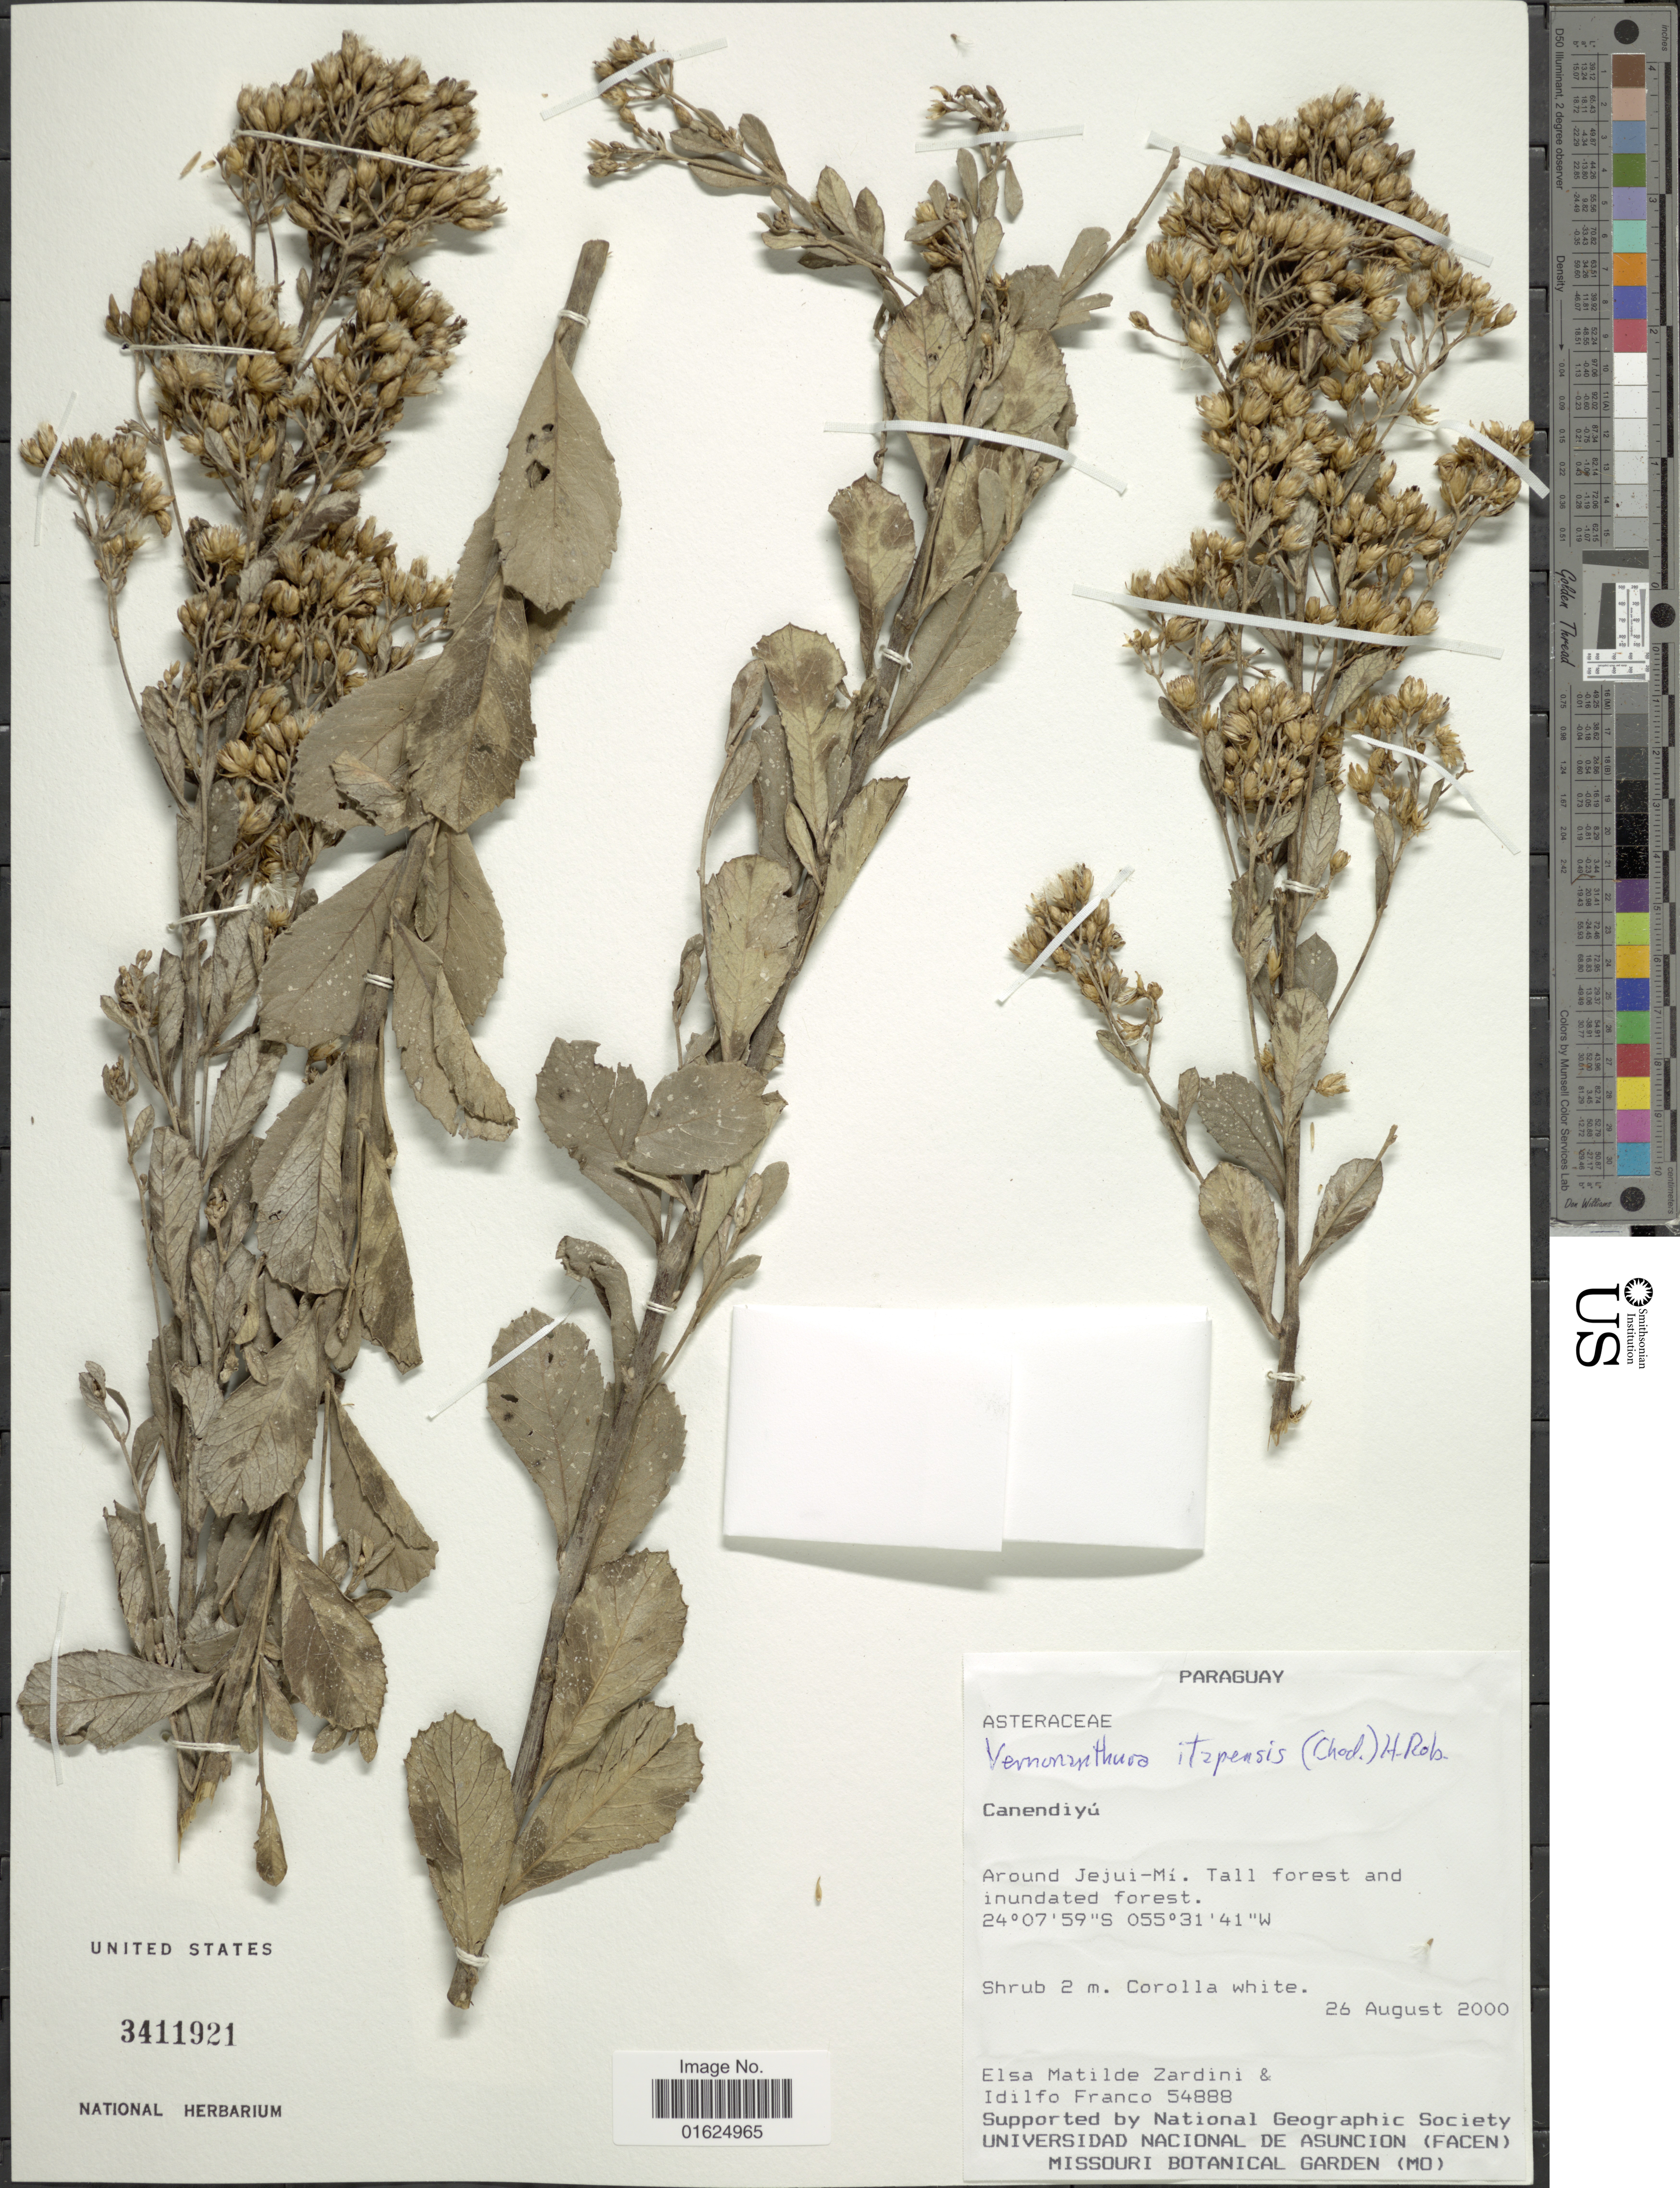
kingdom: Plantae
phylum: Tracheophyta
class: Magnoliopsida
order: Asterales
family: Asteraceae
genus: Vernonanthura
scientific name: Vernonanthura cuneifolia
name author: (Gardner) H. Rob.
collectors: E. M. Zardini & I. S. Franco M.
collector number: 54888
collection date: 2000-08-26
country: Paraguay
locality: Canendiyú, Around Jejui-Mí. Tall forest and inundated forest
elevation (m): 2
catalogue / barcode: US 3411921